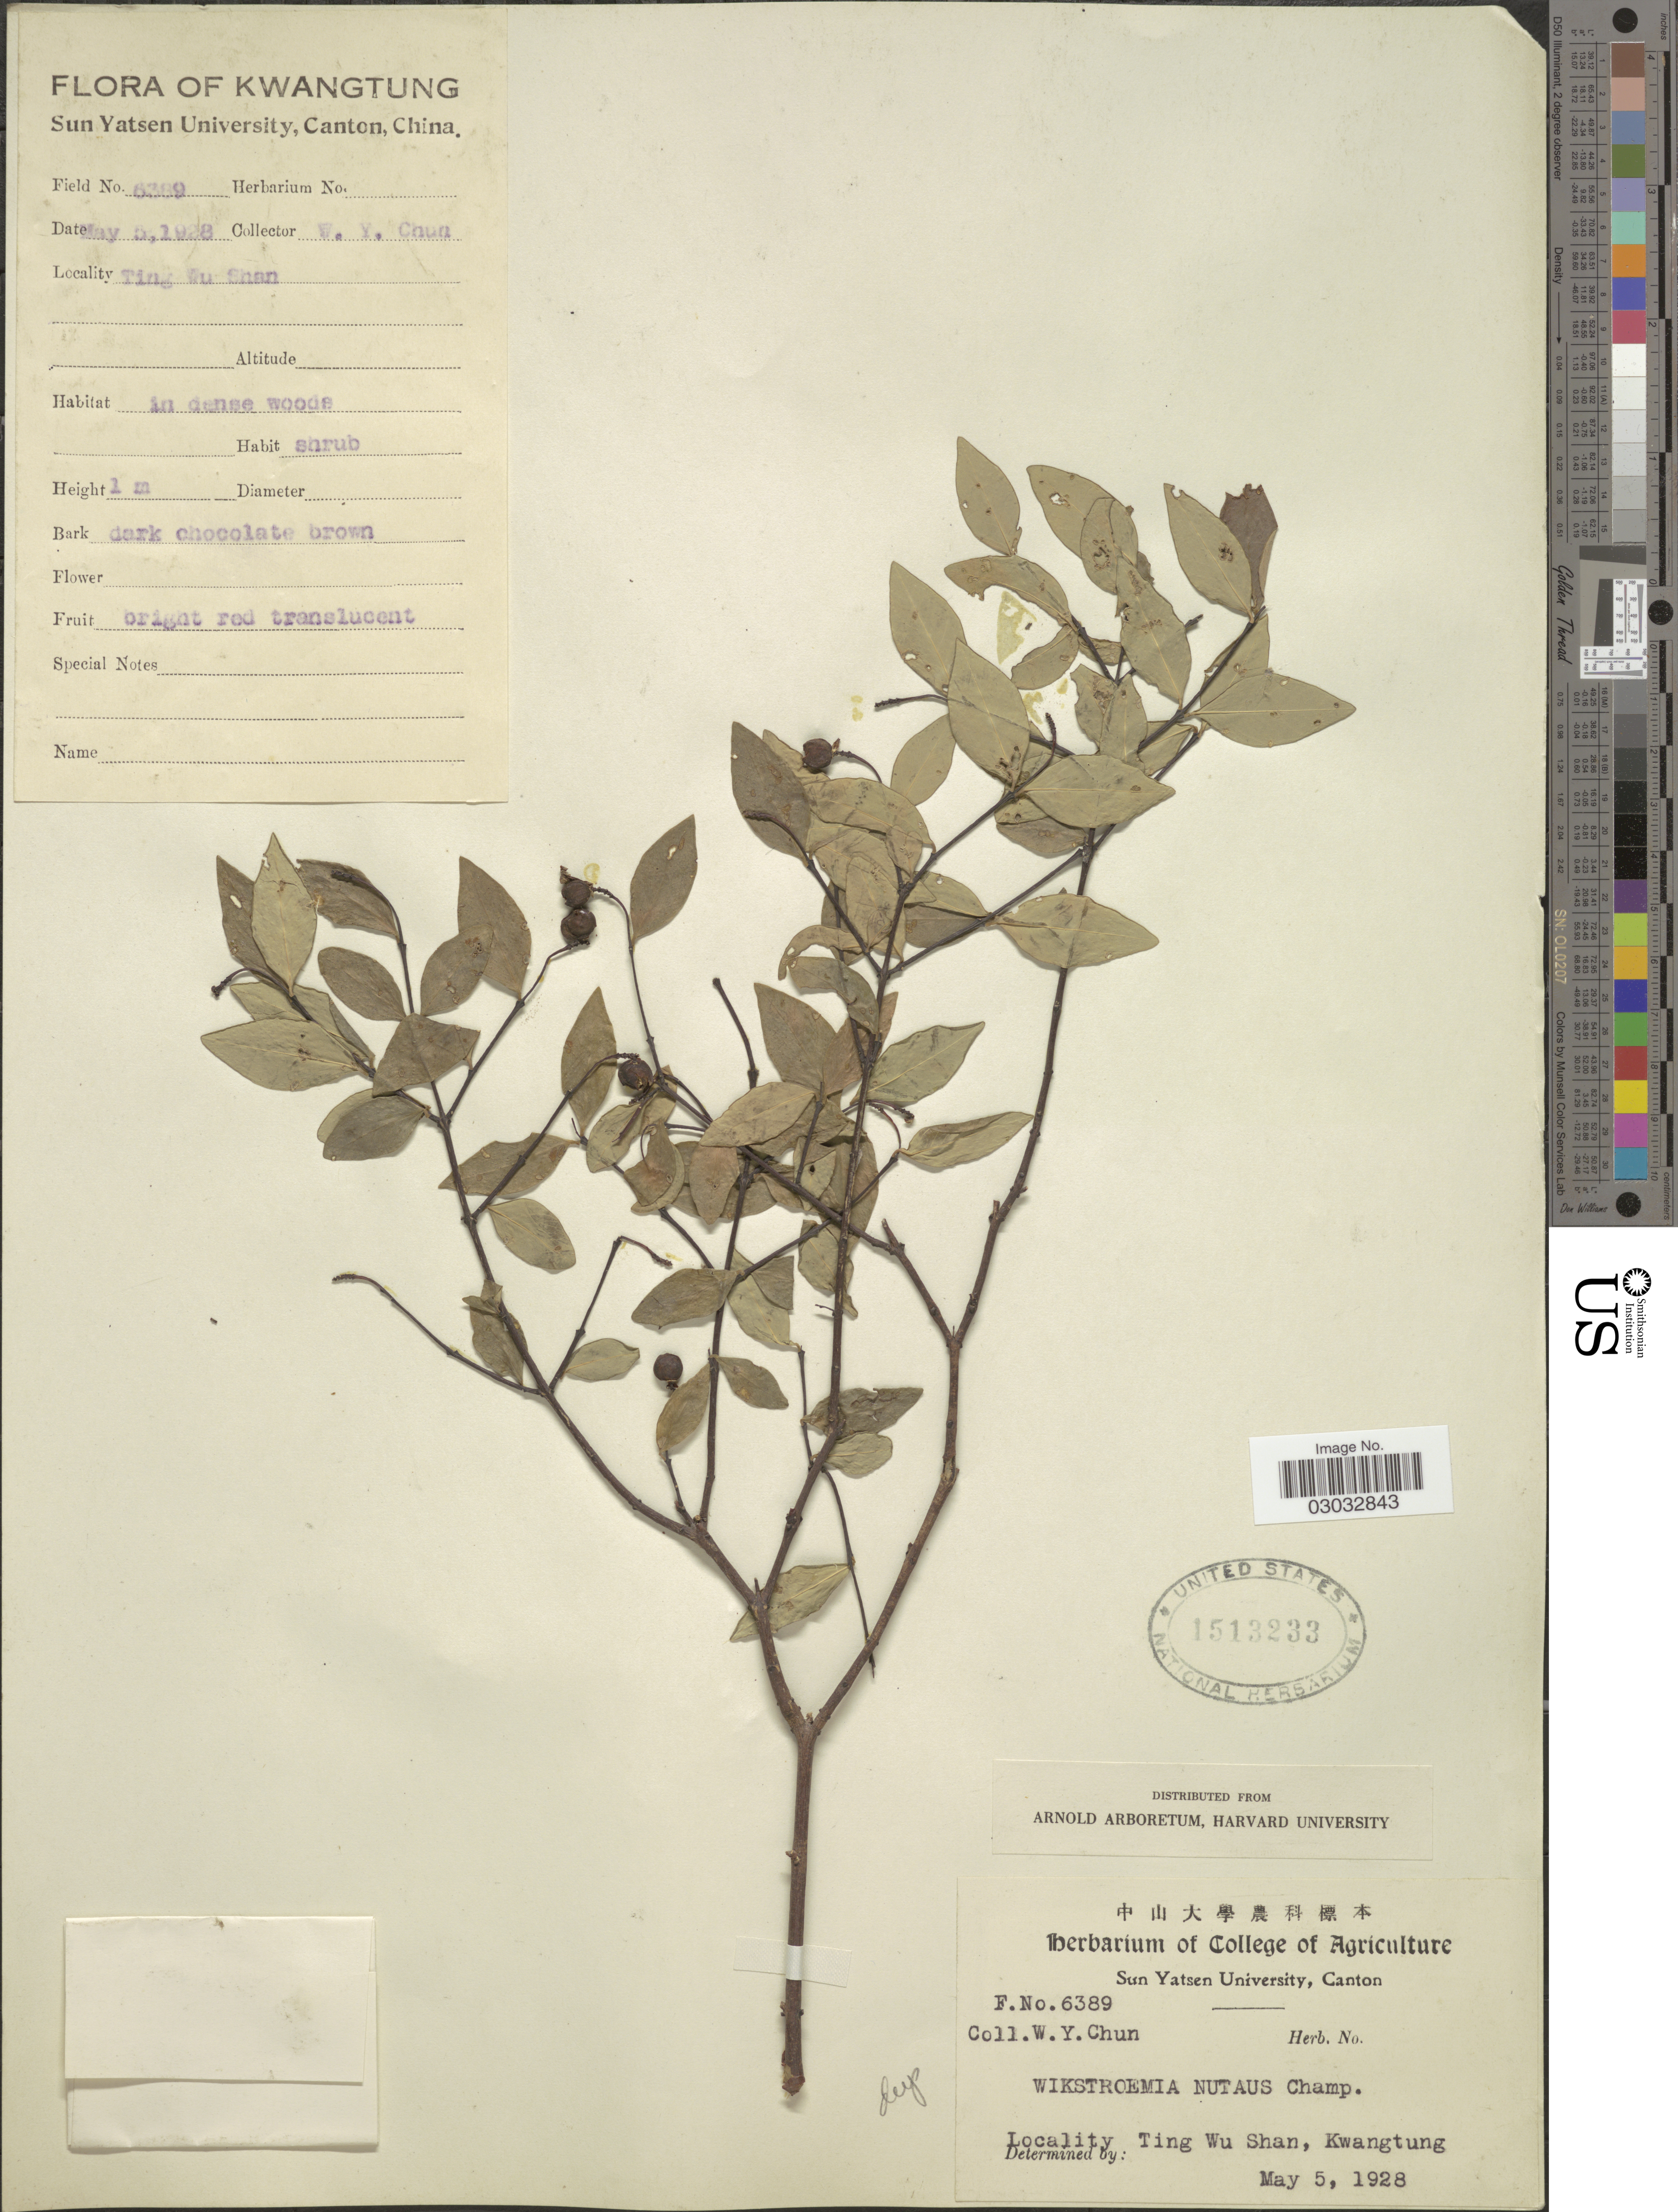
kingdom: Plantae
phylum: Tracheophyta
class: Magnoliopsida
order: Malvales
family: Thymelaeaceae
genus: Wikstroemia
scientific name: Wikstroemia nutans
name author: Champ. ex Benth.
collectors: W. Y. Chun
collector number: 6389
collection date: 1928-05-05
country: China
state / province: Guangdong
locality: Ting Wu Shan, Kwangtung.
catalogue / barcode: US 1513233